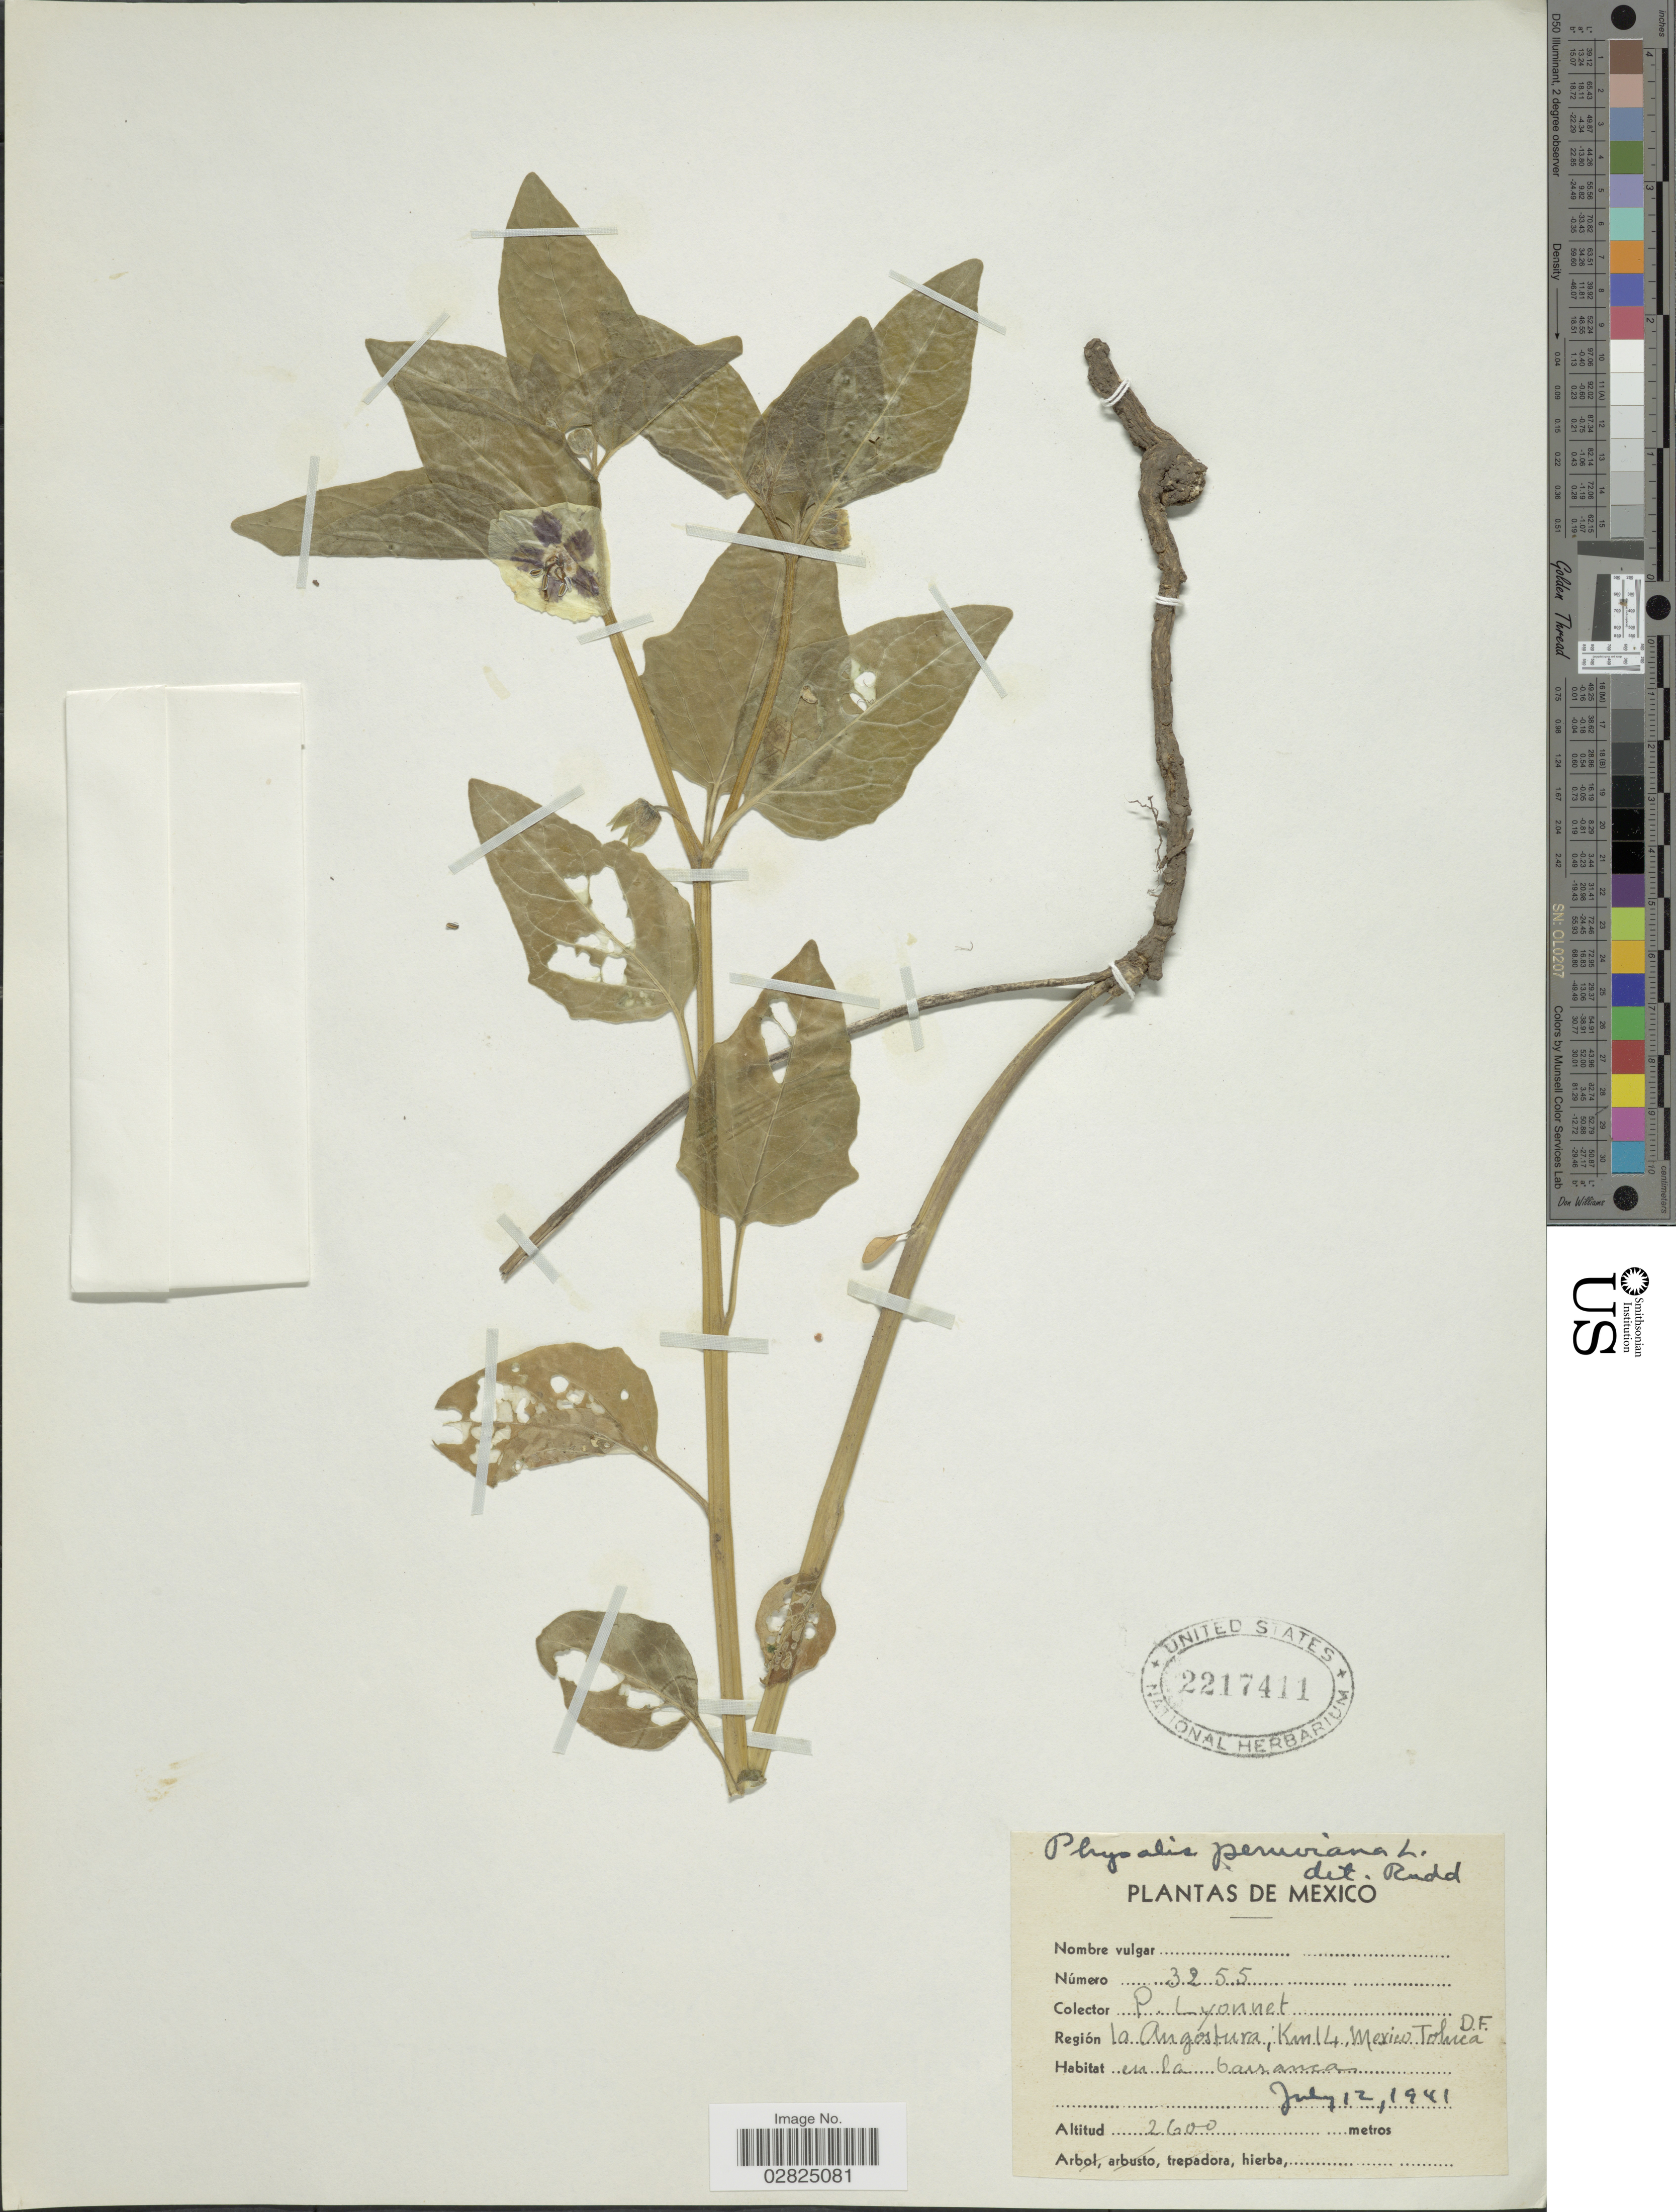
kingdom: Plantae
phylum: Tracheophyta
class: Magnoliopsida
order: Solanales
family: Solanaceae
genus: Physalis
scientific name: Physalis peruviana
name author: L.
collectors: P. Lyonnet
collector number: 3255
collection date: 1941-07-12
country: Mexico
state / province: Distrito Federal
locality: Región La Angostura Km 14, Mexico Toluca.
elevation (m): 2600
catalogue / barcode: US 2217411